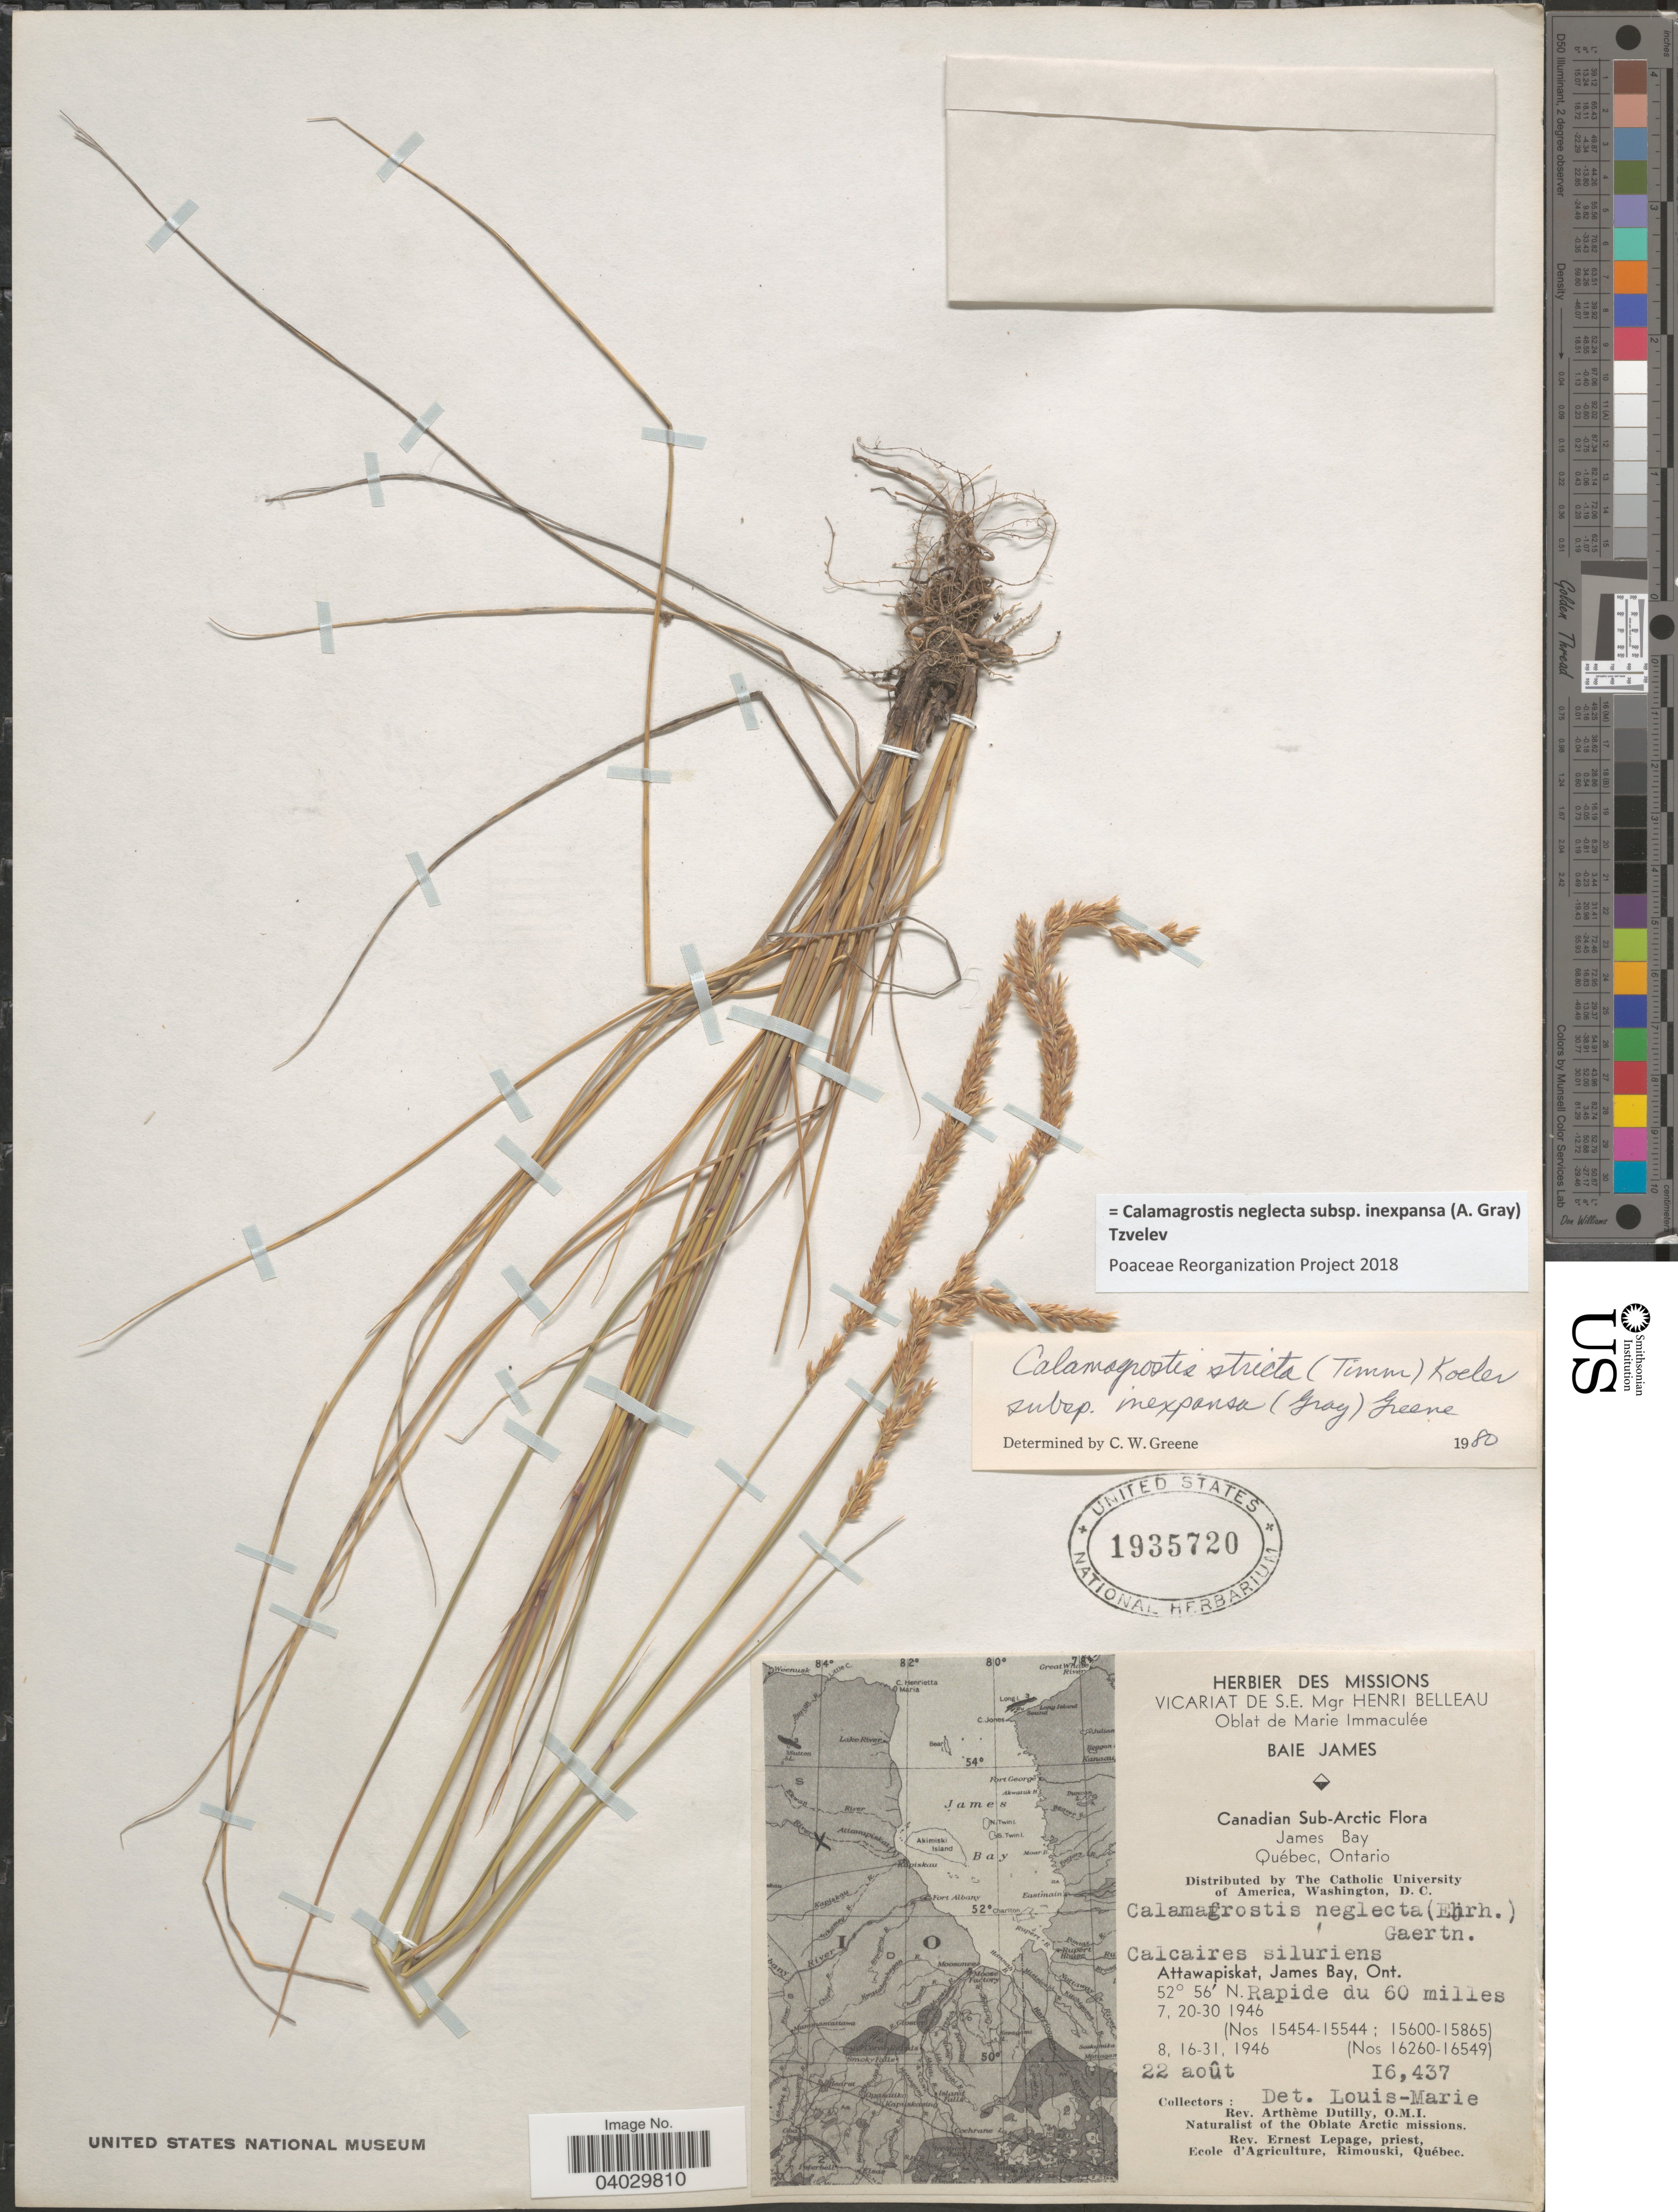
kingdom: Plantae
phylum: Tracheophyta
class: Liliopsida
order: Poales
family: Poaceae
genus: Calamagrostis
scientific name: Calamagrostis neglecta subsp. inexpansa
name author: (A. Gray) Tzvelev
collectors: A. Dutilly & E. Lepage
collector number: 16437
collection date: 1946-08-22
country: Canada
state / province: Ontario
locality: Canadian Sub-Arctic. James Bay. Québec, Ontario. Attawapiskat, James Bay, Ont. Rapide du 60 milles.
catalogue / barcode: US 1935720